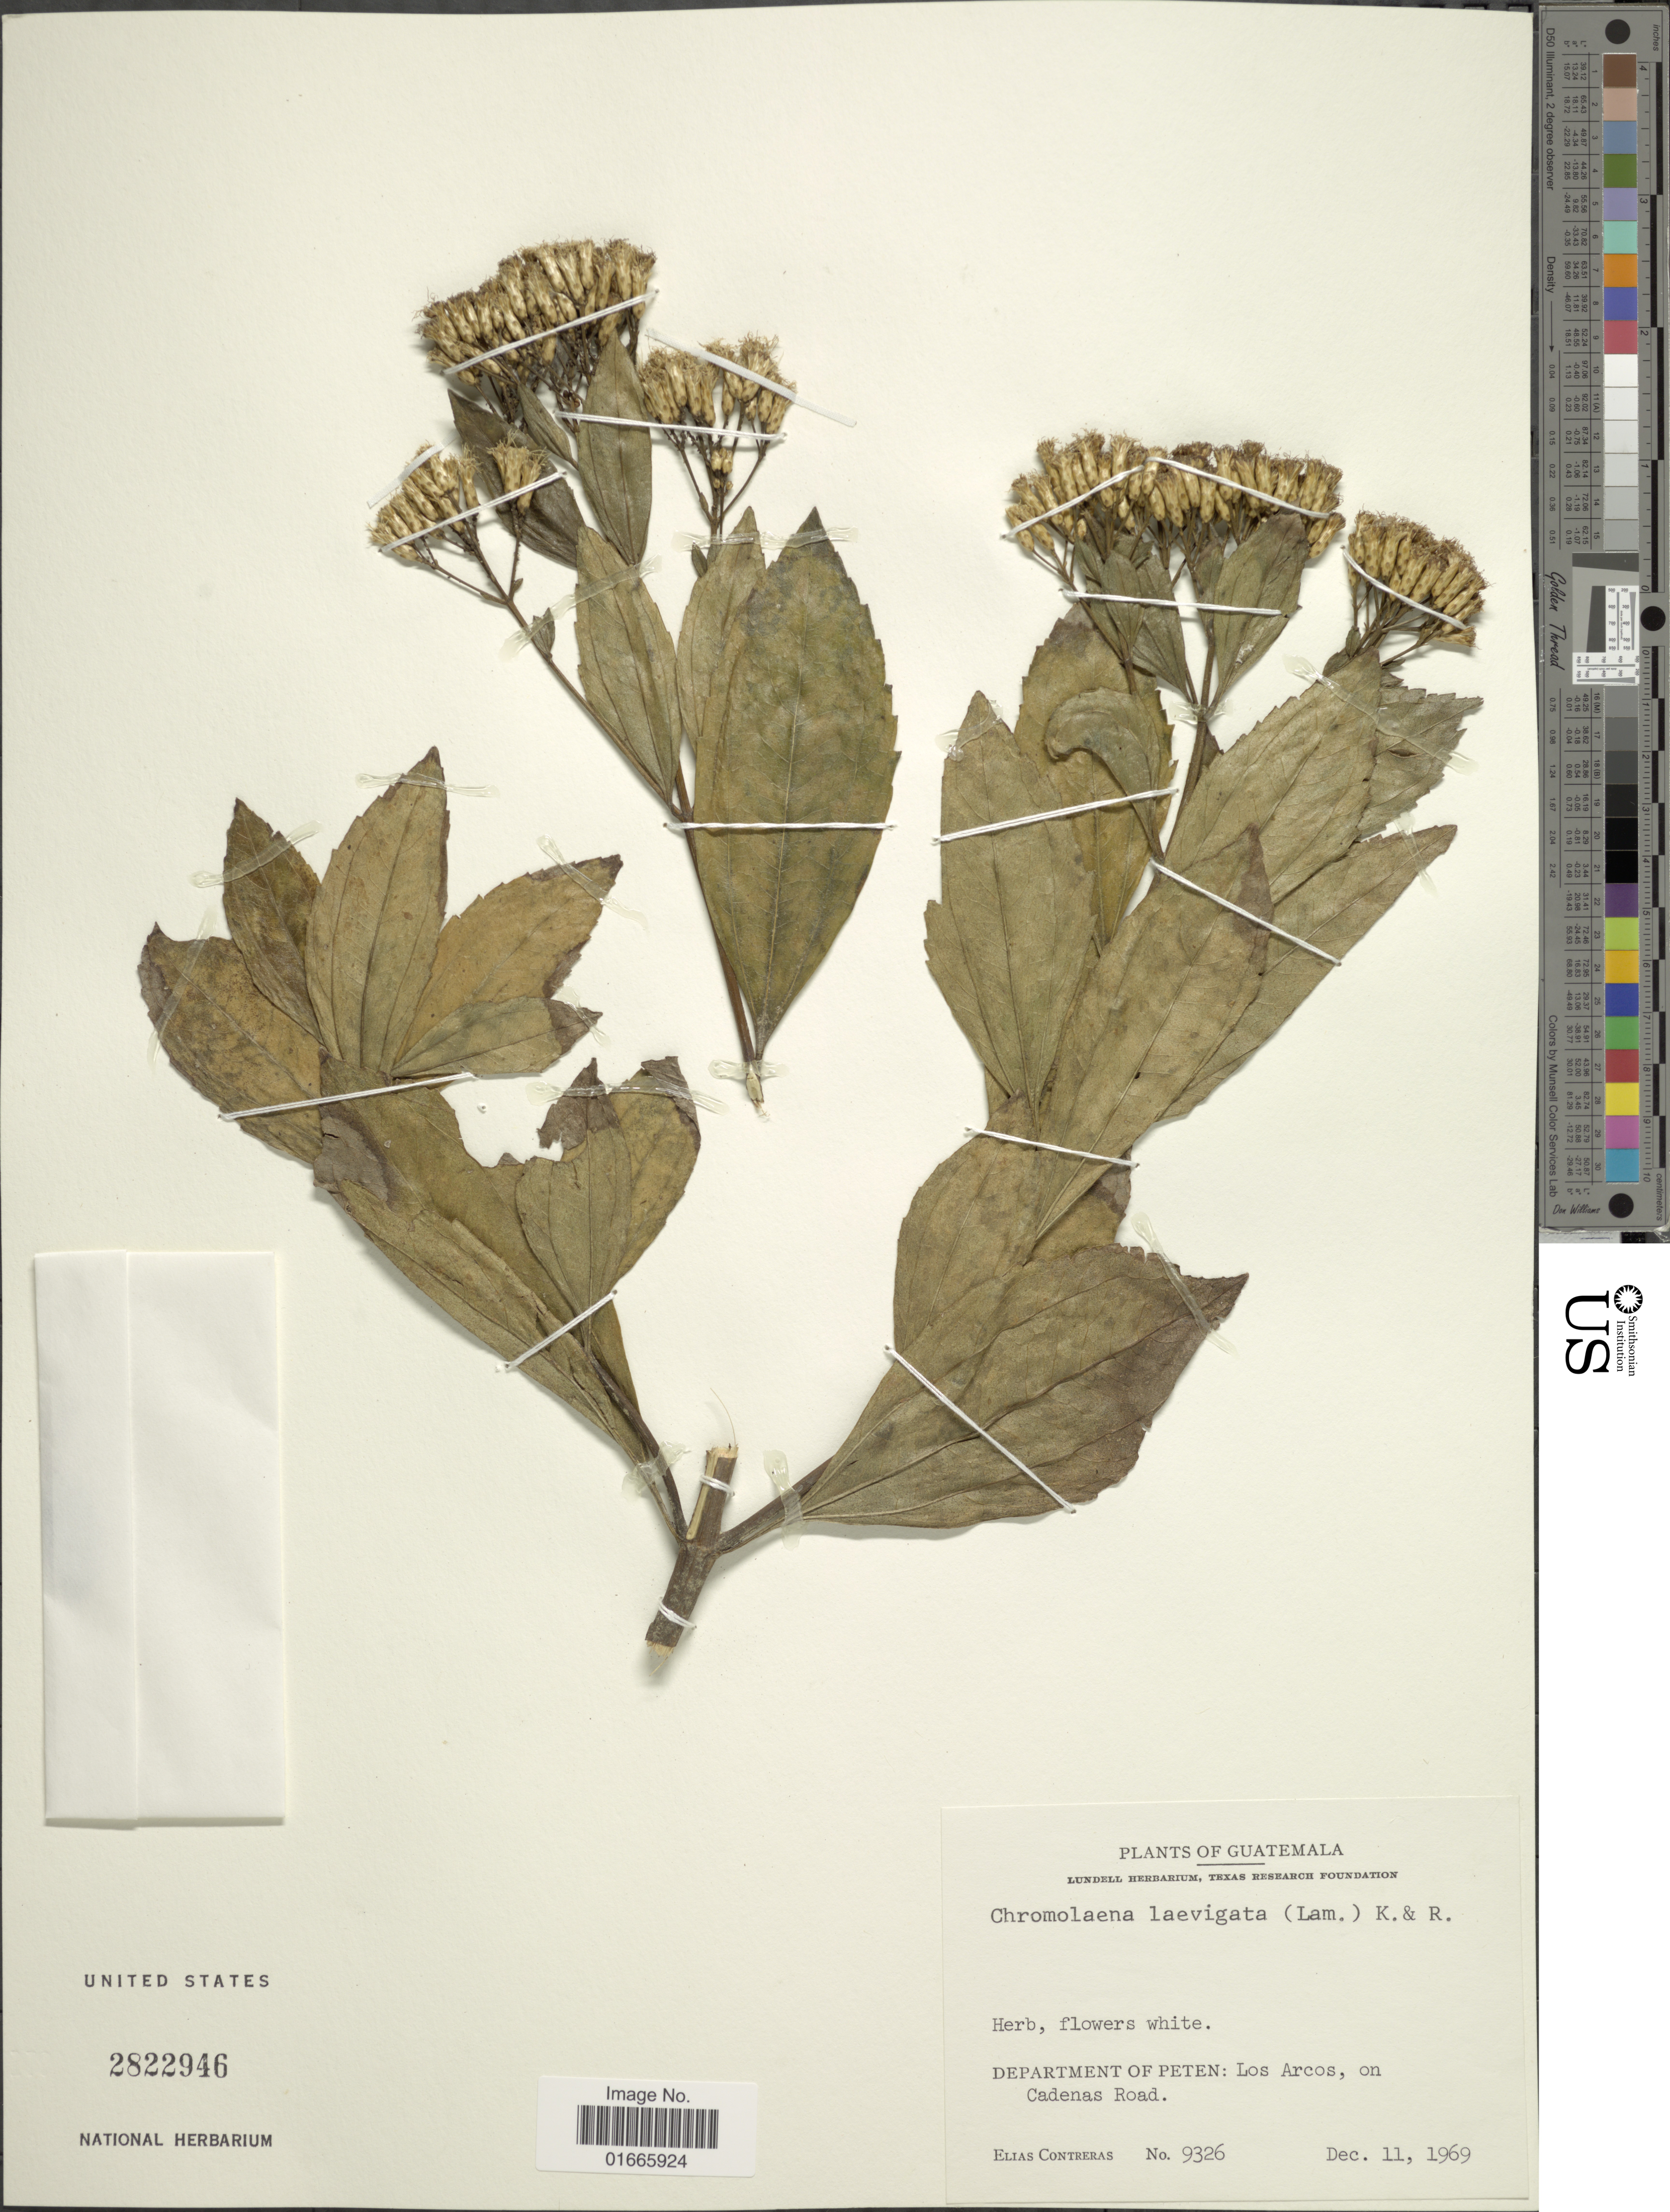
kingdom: Plantae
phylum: Tracheophyta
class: Magnoliopsida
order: Asterales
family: Asteraceae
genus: Chromolaena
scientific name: Chromolaena laevigata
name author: (Lam.) R.M. King & H. Rob.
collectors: E. Contreras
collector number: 9326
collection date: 1969-12-11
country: Guatemala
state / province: El Petén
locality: Los Arcos, on Cadenas Road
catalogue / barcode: US 2822946